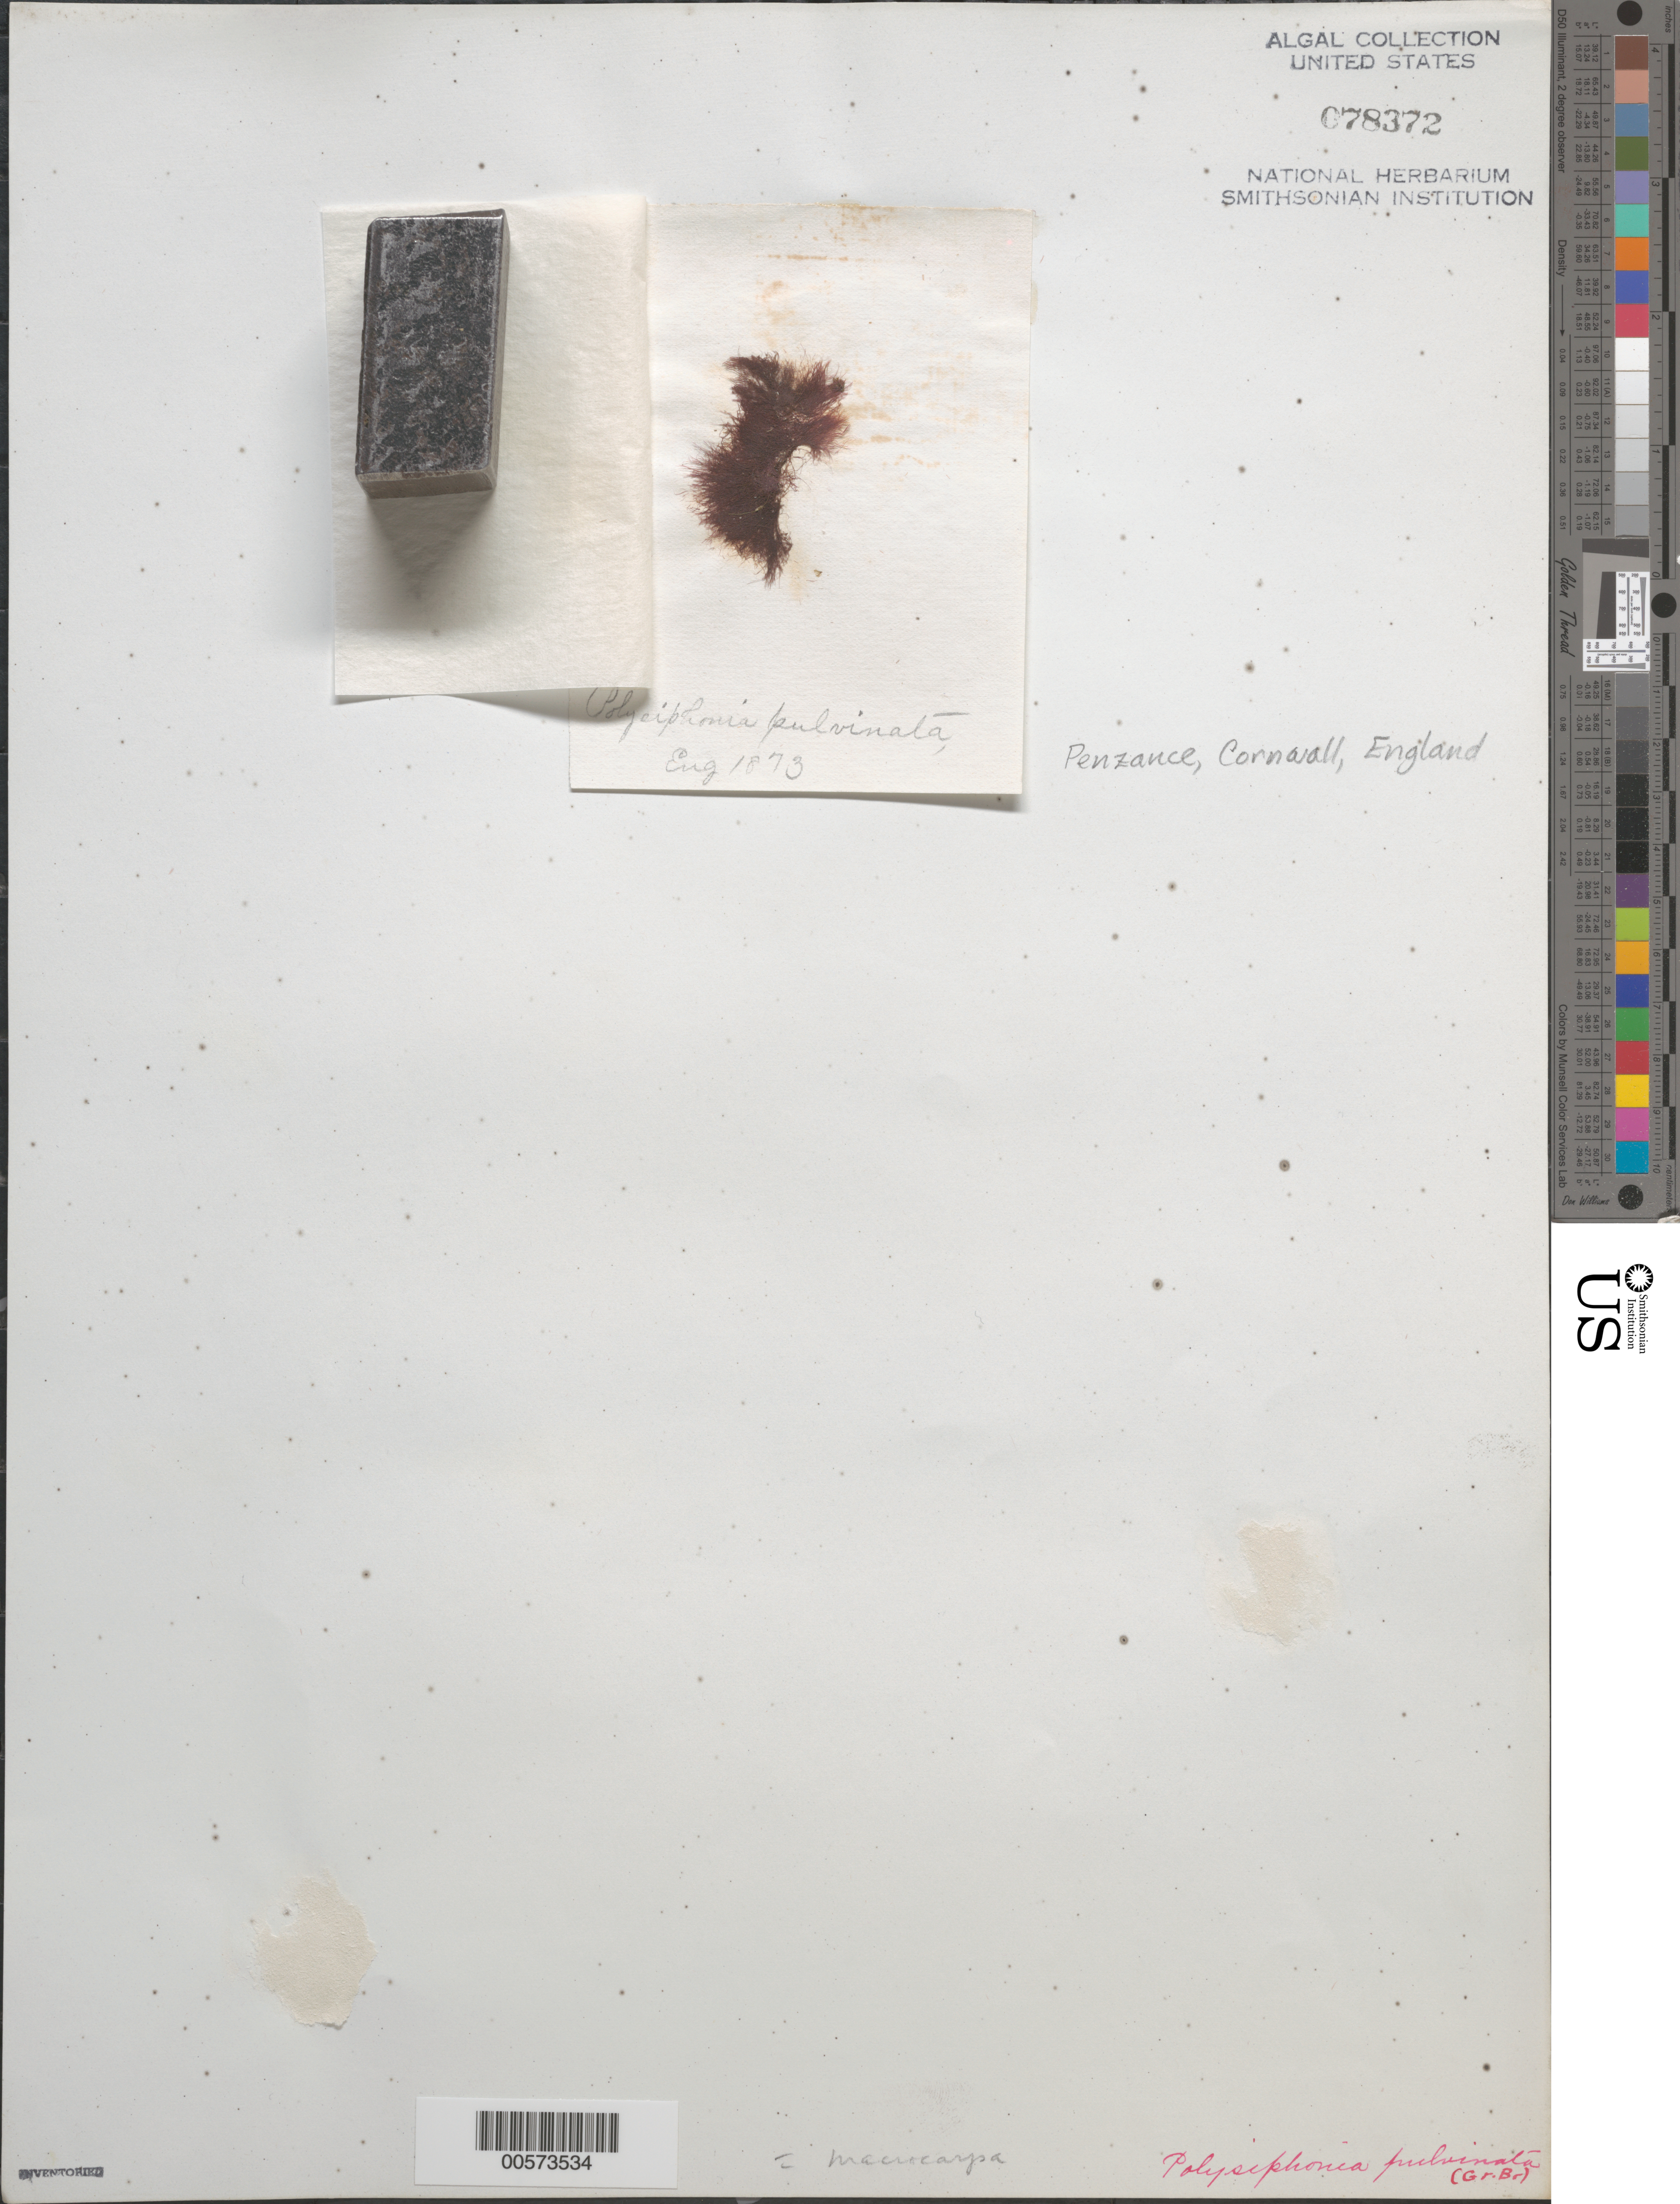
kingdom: Plantae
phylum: Rhodophyta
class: Florideophyceae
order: Ceramiales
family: Rhodomelaceae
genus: Polysiphonia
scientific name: Polysiphonia macrocarpa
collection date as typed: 1873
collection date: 1873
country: United Kingdom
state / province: England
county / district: Cornwall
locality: Penzance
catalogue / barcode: US 78372